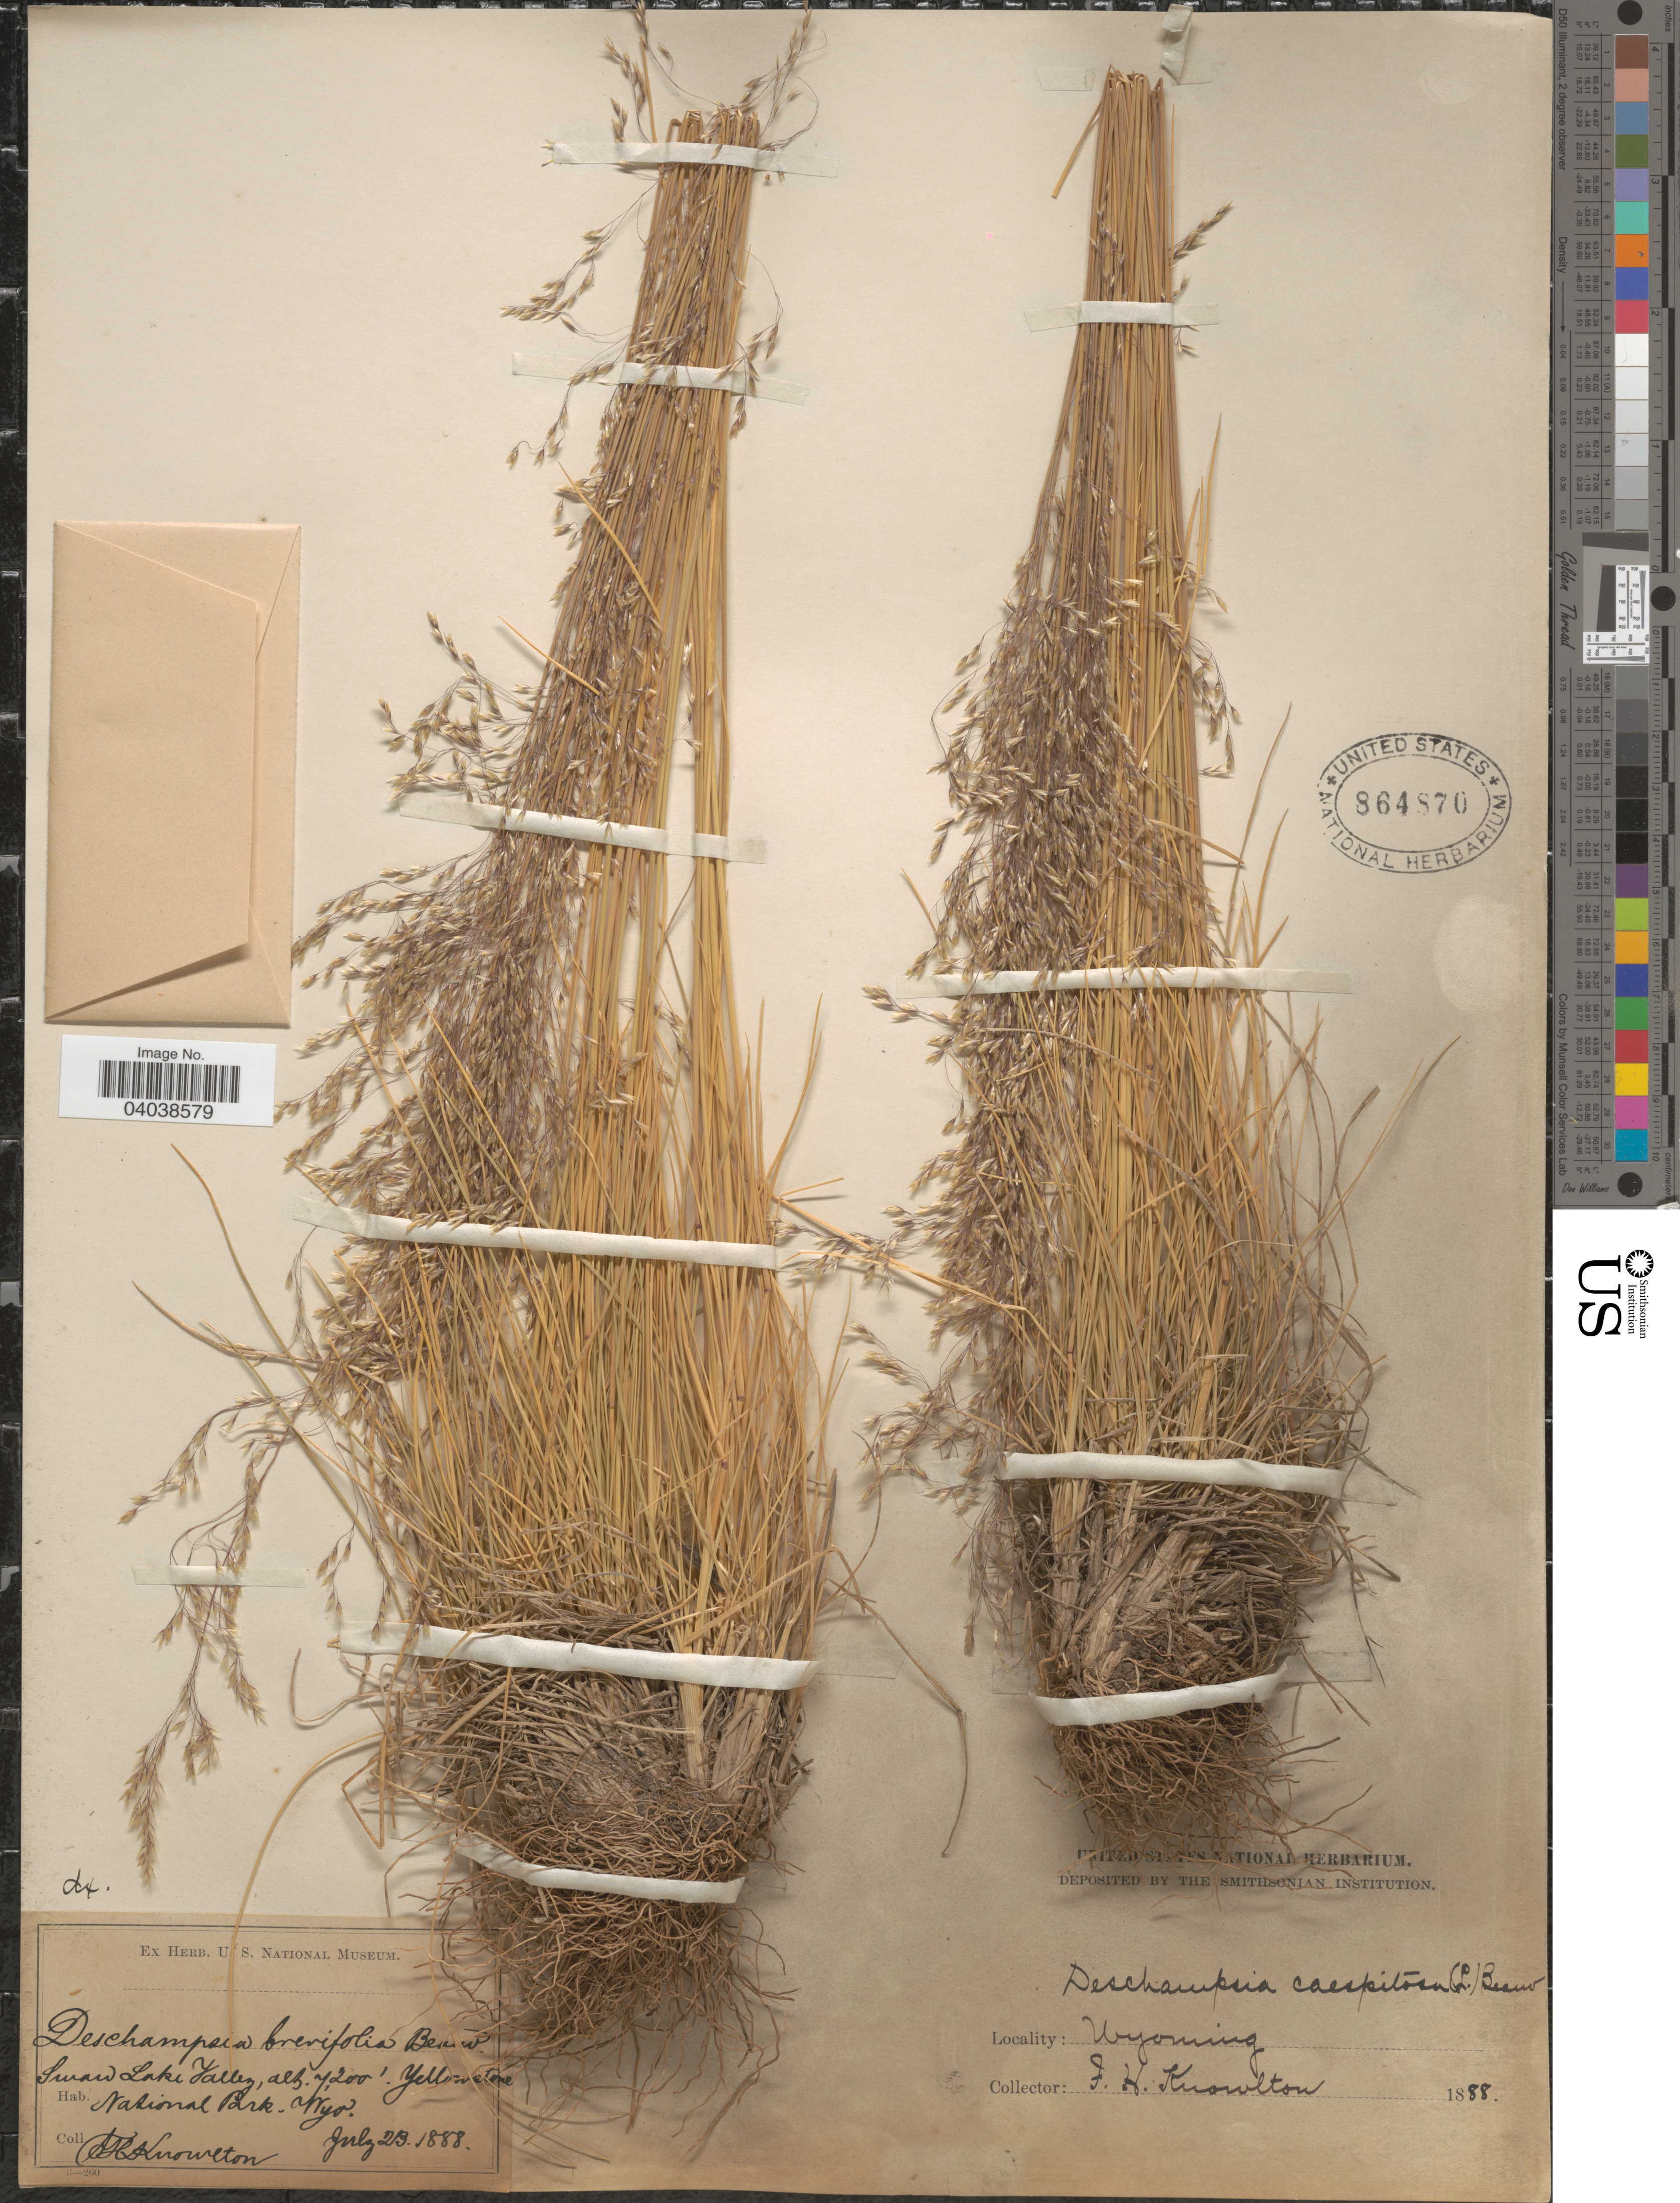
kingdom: Plantae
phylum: Tracheophyta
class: Liliopsida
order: Poales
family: Poaceae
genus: Deschampsia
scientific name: Deschampsia cespitosa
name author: (L.) P. Beauv.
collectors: F. H. Knowlton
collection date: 1888-07-23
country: United States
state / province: Wyoming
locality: Swan Lake Valley, Yellowstone National Park.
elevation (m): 2195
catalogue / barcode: US 864870